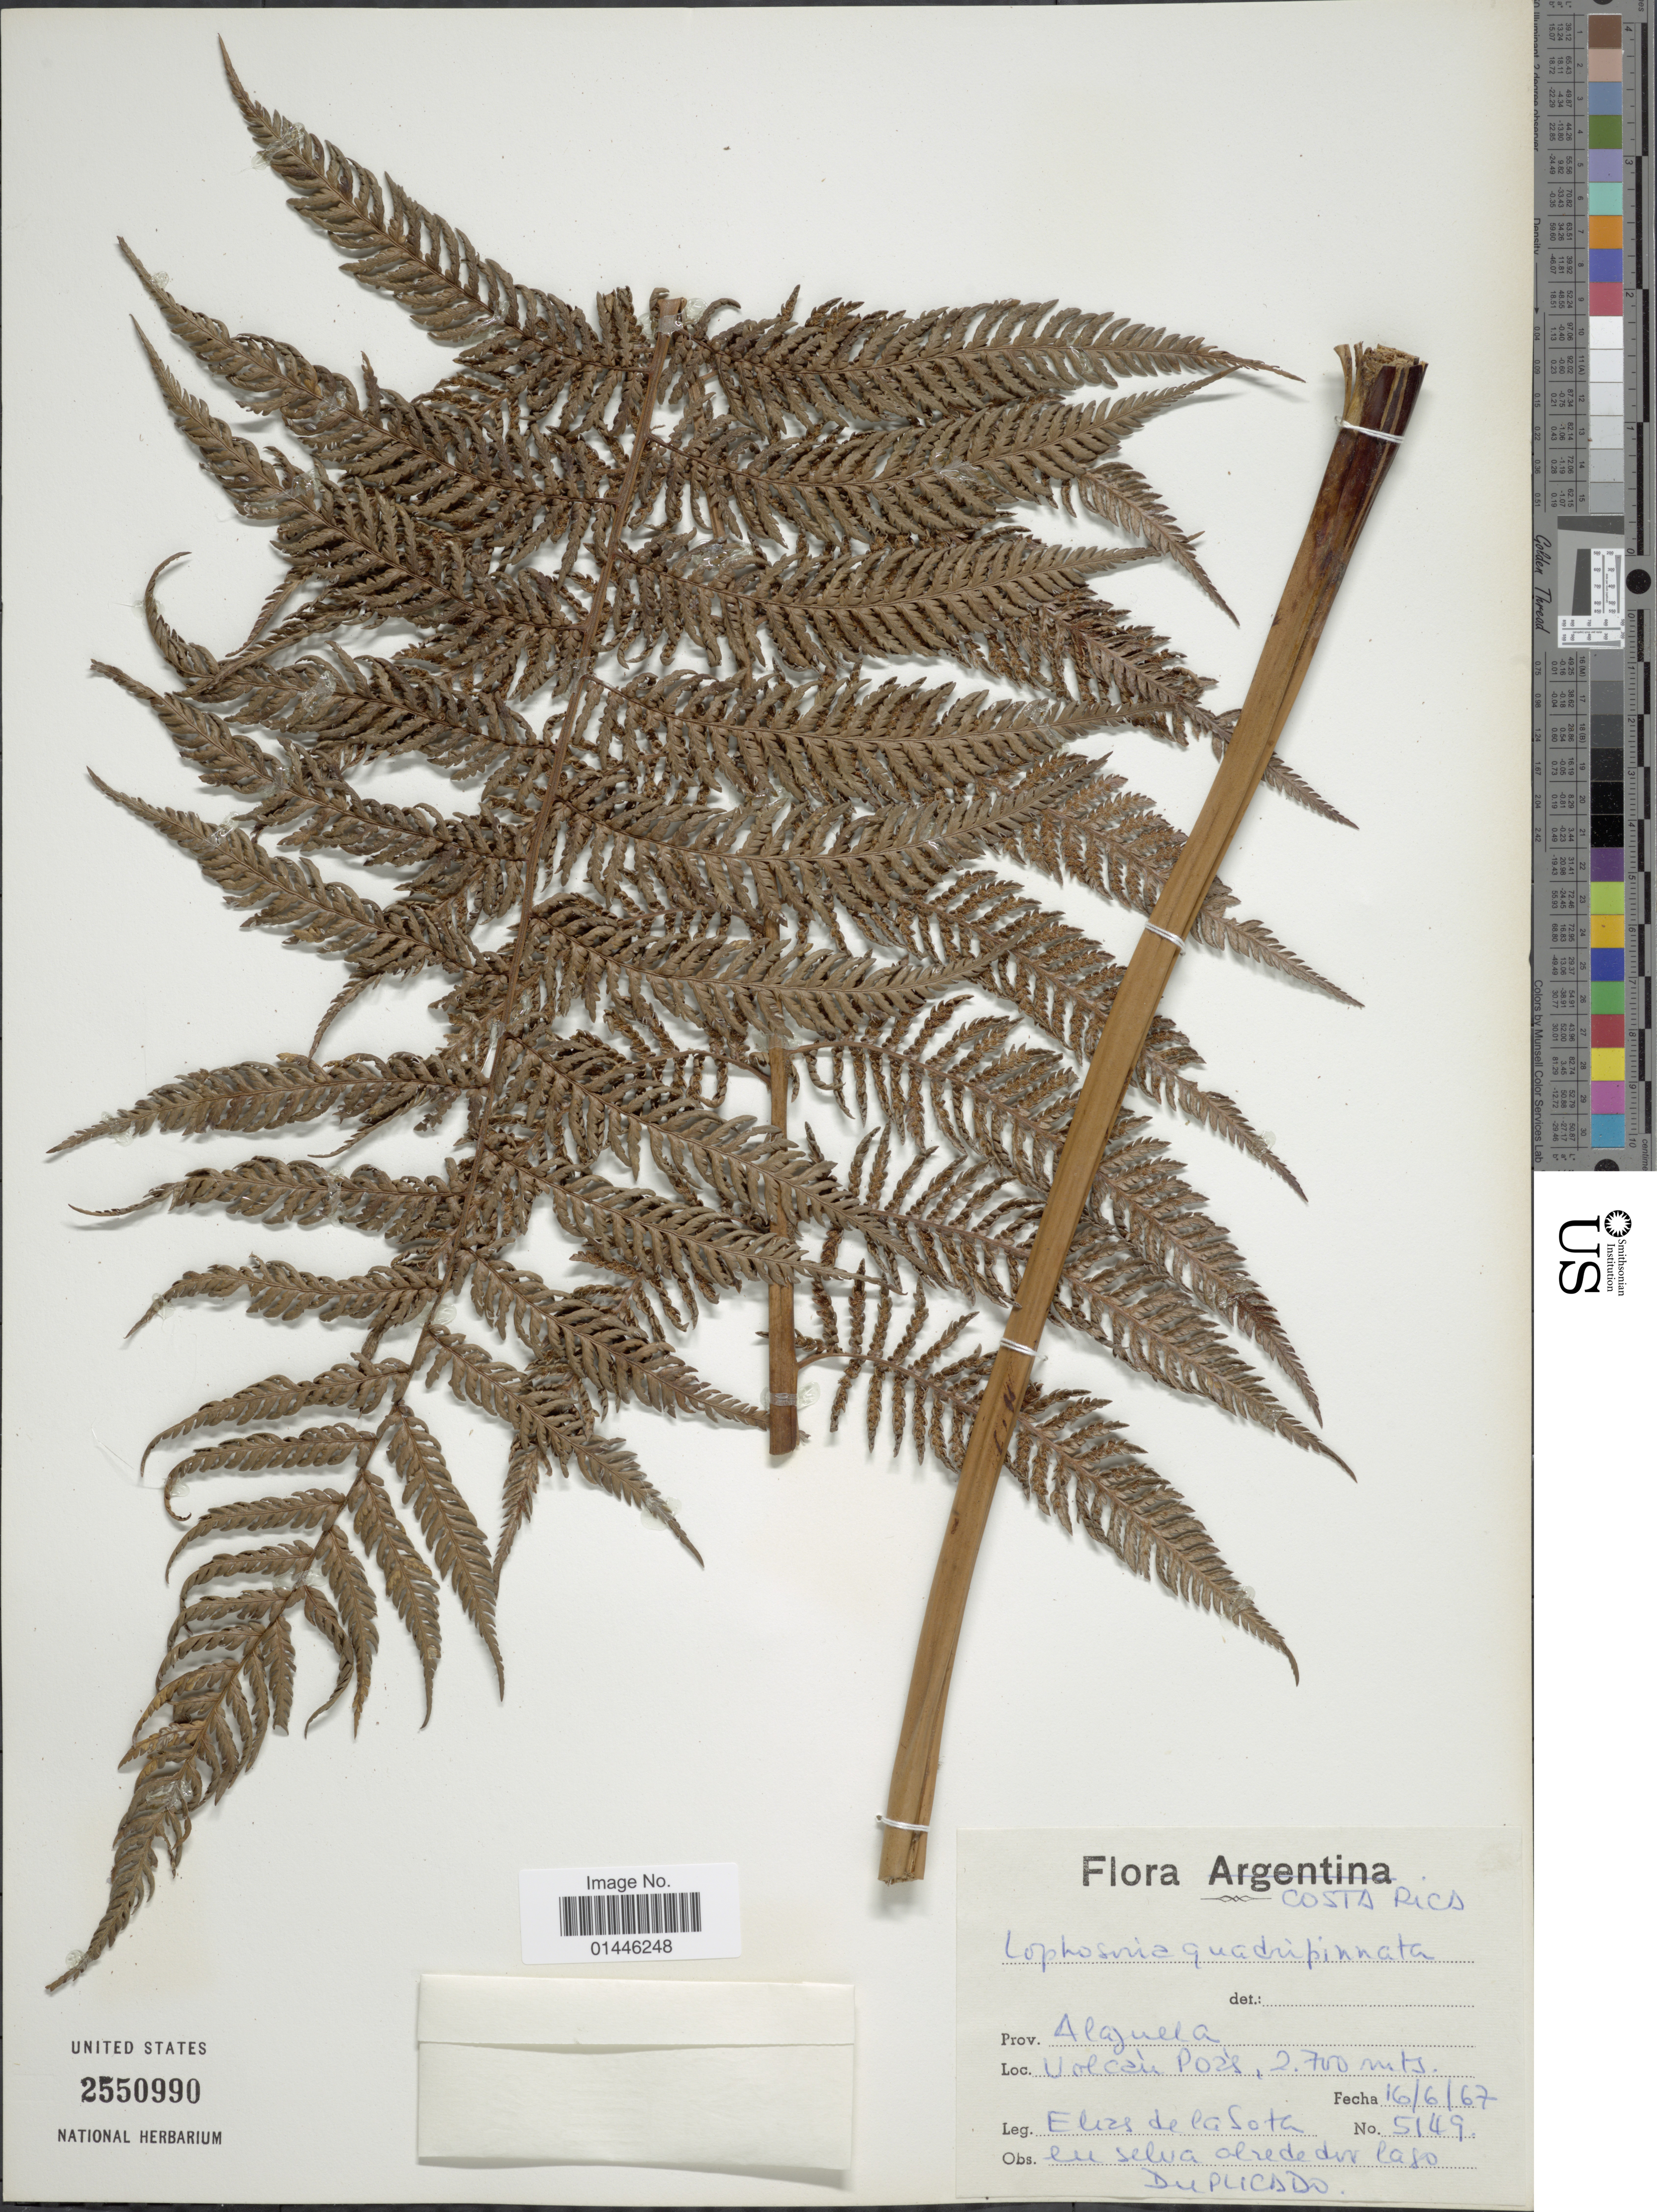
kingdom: Plantae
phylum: Tracheophyta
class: Polypodiopsida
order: Cyatheales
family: Dicksoniaceae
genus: Lophosoria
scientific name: Lophosoria quadripinnata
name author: (J.F. Gmel.) C. Chr.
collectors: E. R. de la Sota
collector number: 5149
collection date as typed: Transcribed d/m/y: 16/6/67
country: Costa Rica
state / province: Alajuela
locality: Volcán Poás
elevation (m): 2700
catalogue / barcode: US 2550990